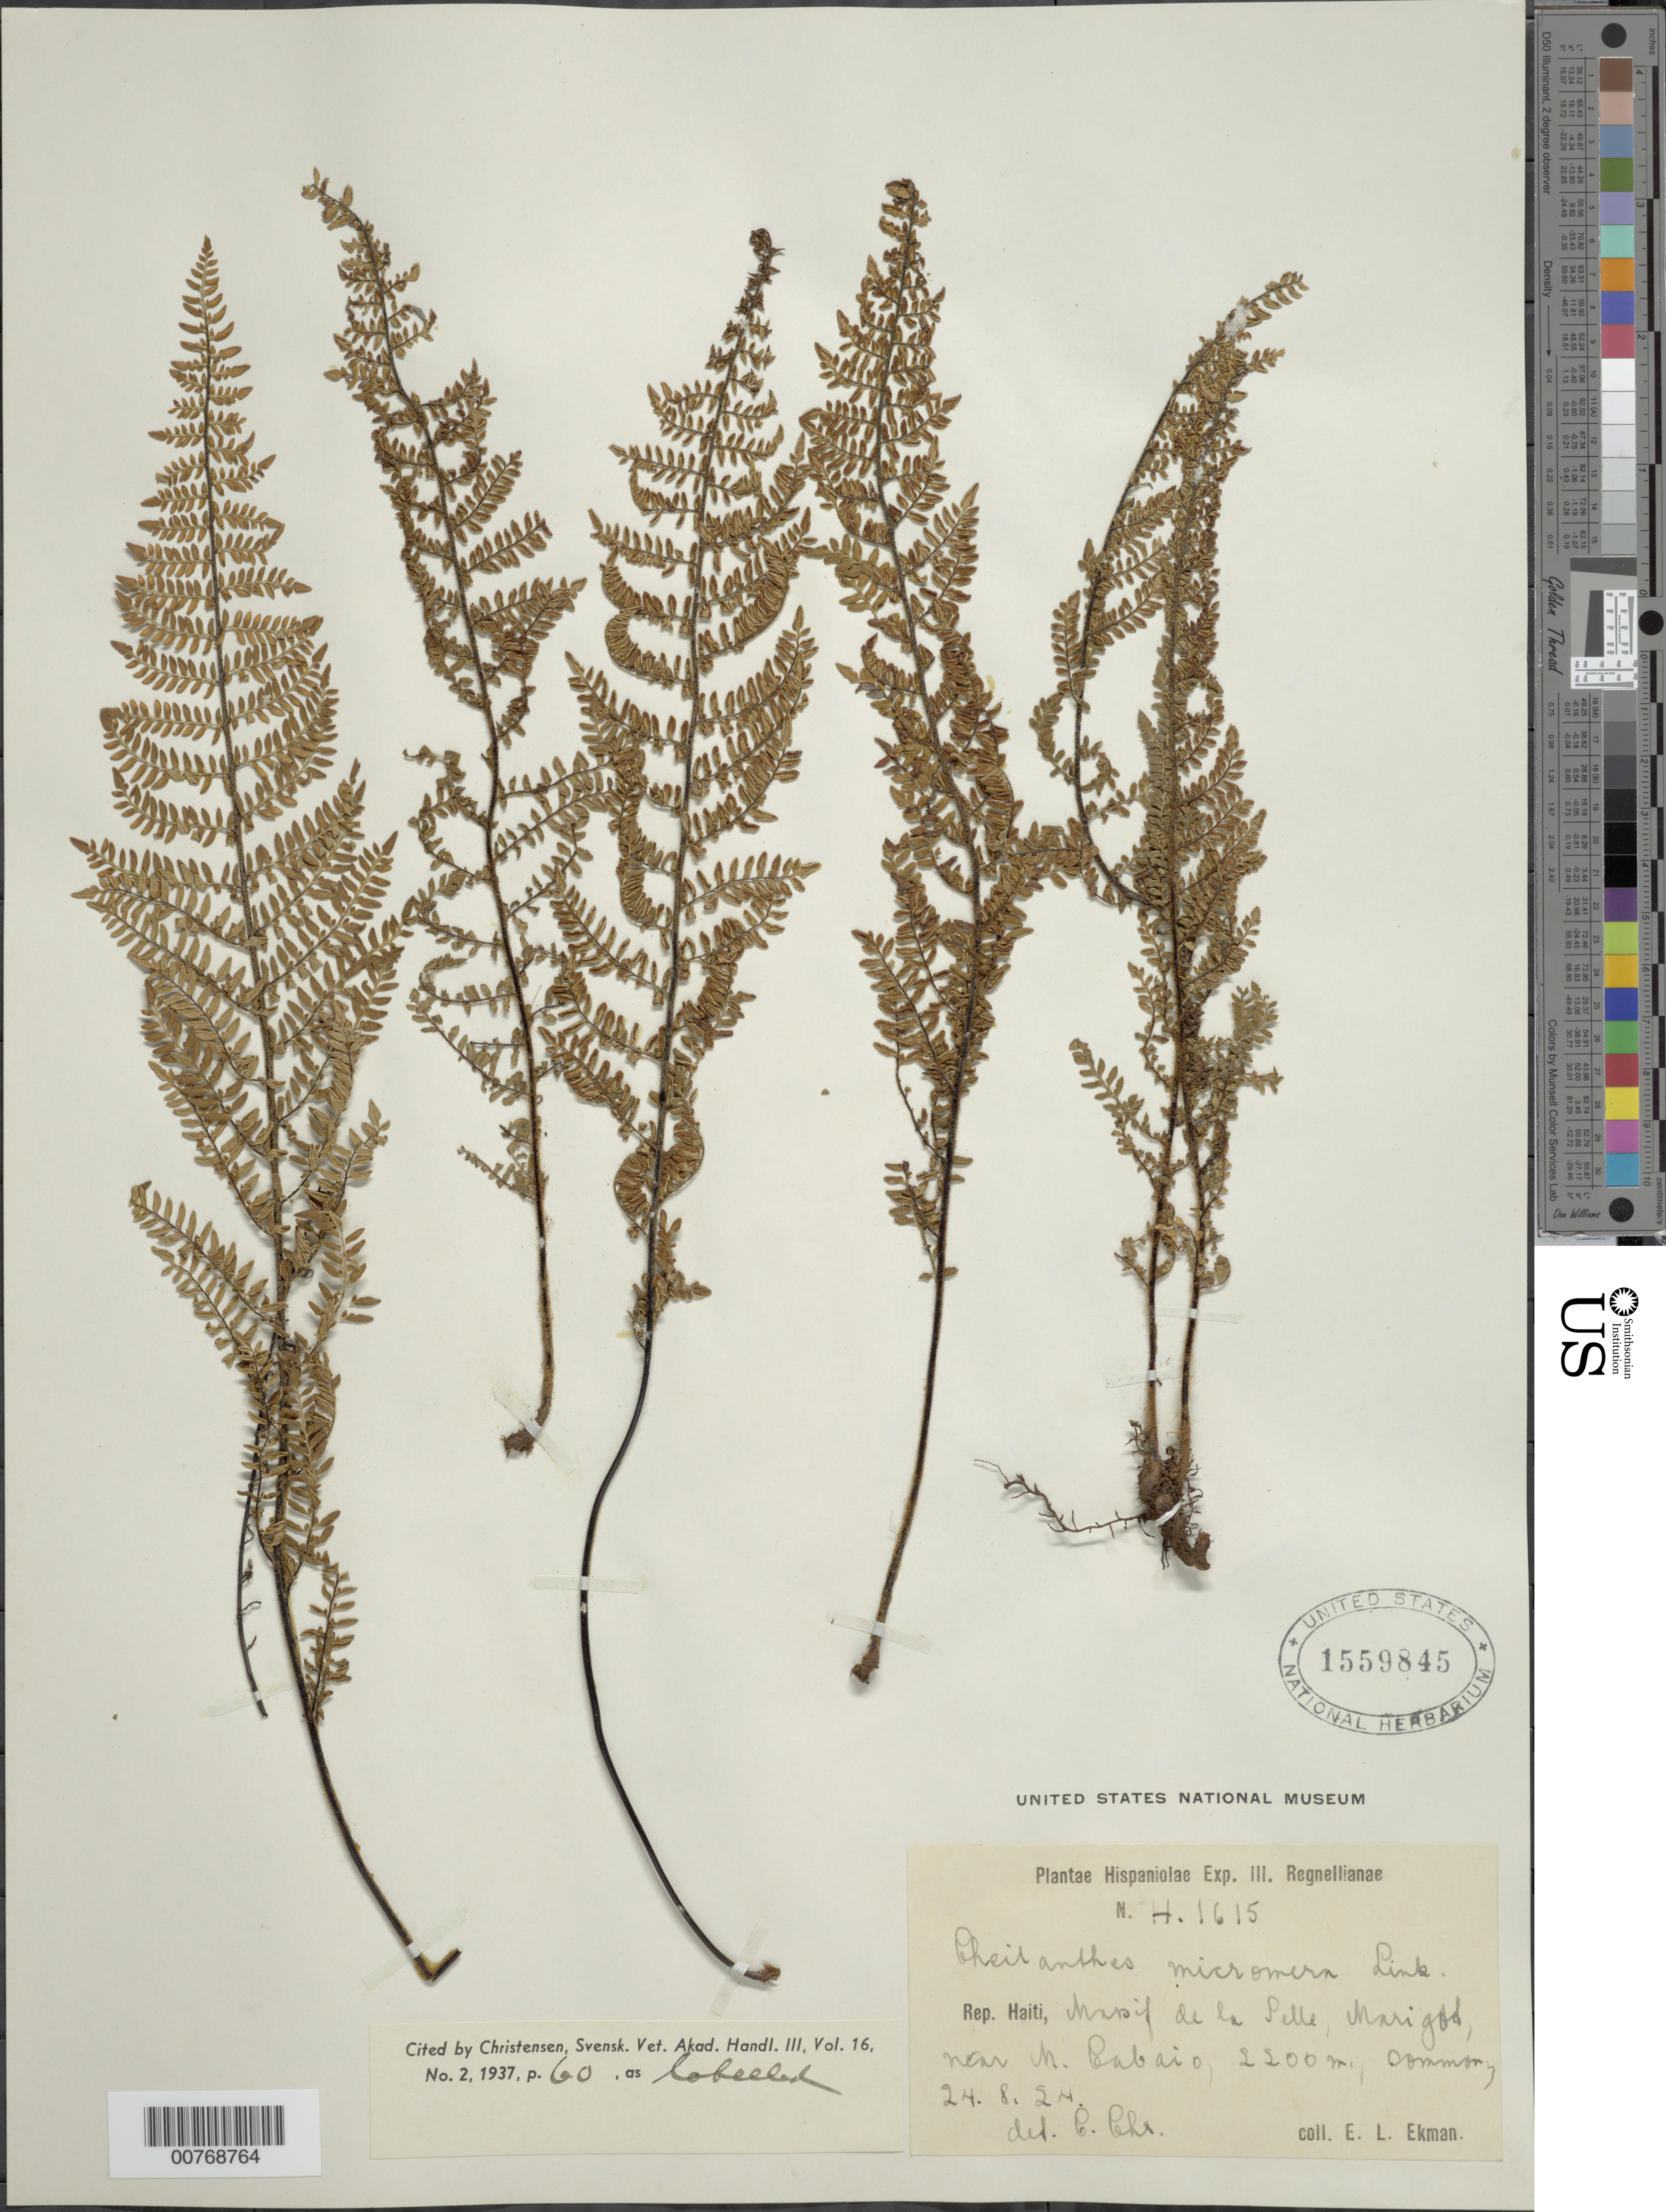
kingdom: Plantae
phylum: Tracheophyta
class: Polypodiopsida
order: Polypodiales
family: Pteridaceae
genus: Myriopteris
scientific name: Myriopteris notholaenoides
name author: (Desv.) Grusz & Windham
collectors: E. L. Ekman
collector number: H 1615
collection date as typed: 24 Aug 1924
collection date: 1924-08-24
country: Haiti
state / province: Ouest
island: Hispaniola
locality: Massif de la Selle, Marigod, near M Cabaio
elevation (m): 2200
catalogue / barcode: US 1559845